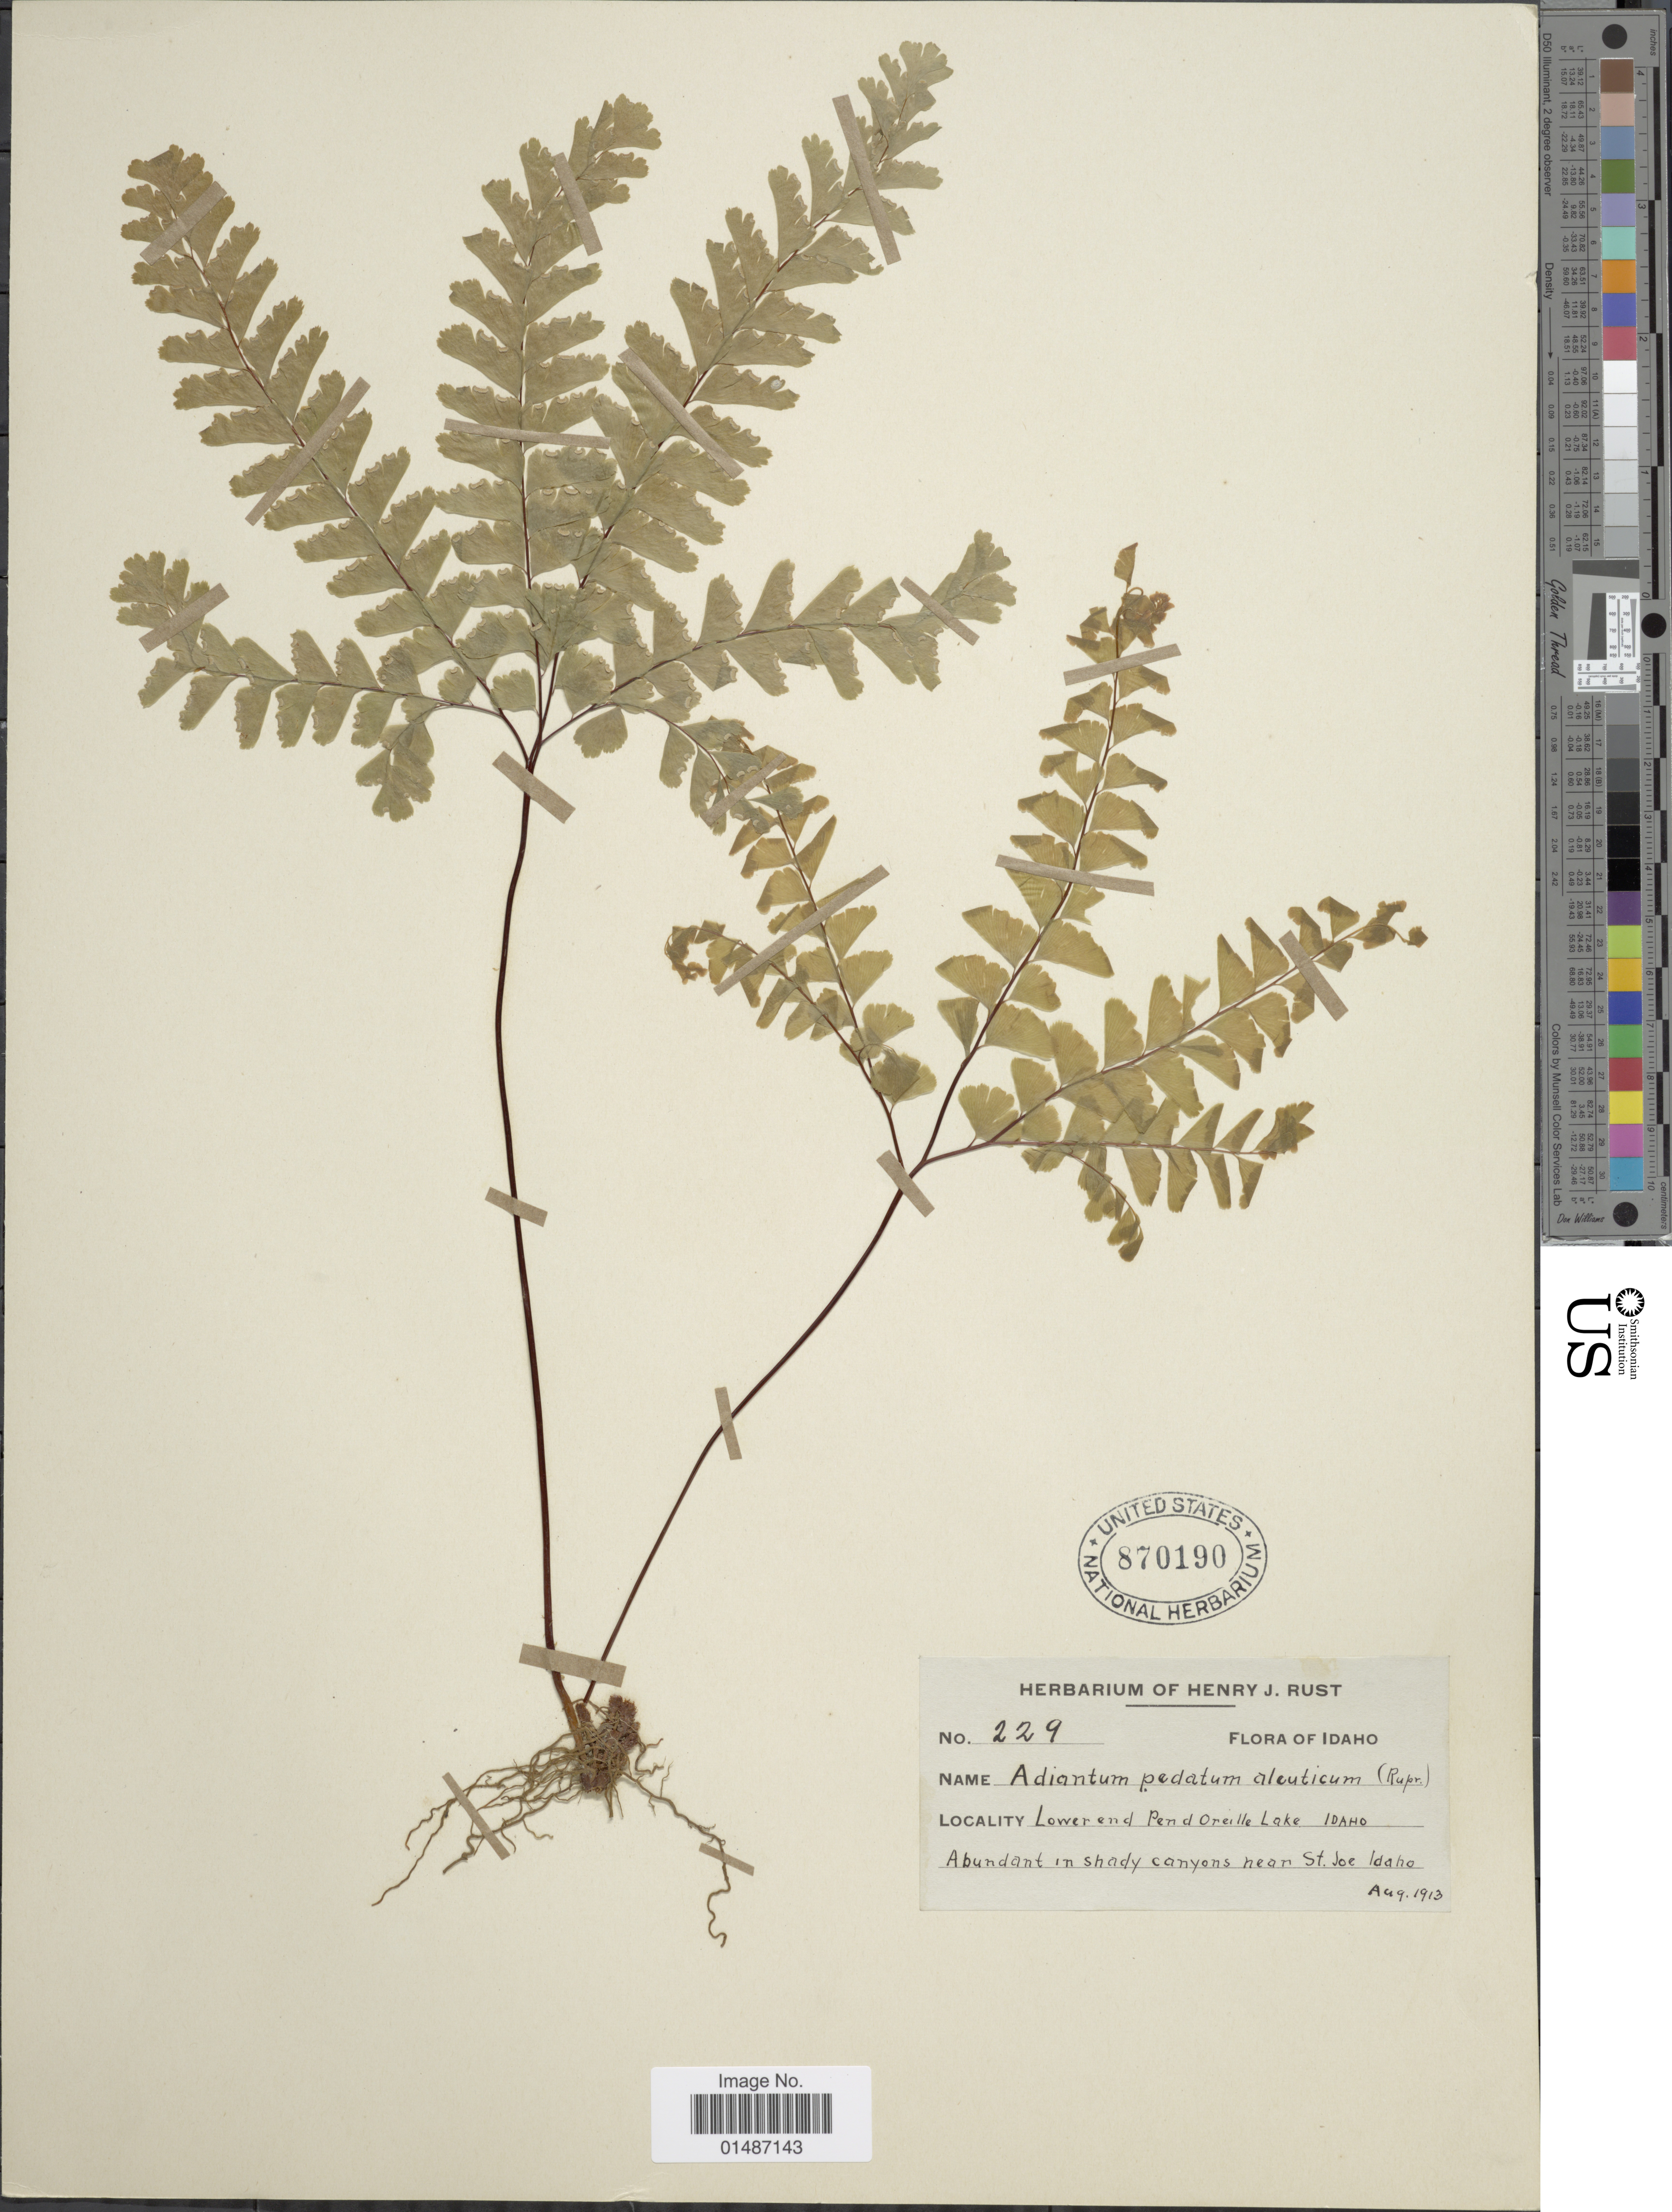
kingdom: Plantae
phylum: Tracheophyta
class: Polypodiopsida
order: Polypodiales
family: Pteridaceae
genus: Adiantum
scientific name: Adiantum pedatum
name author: L.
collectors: ex herb. Henry J. Rust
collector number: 229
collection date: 1913-08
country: United States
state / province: Idaho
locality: Lower end Pen d Oreille Lake. Abundant in shady canyons near St. Joe.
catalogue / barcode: US 870190